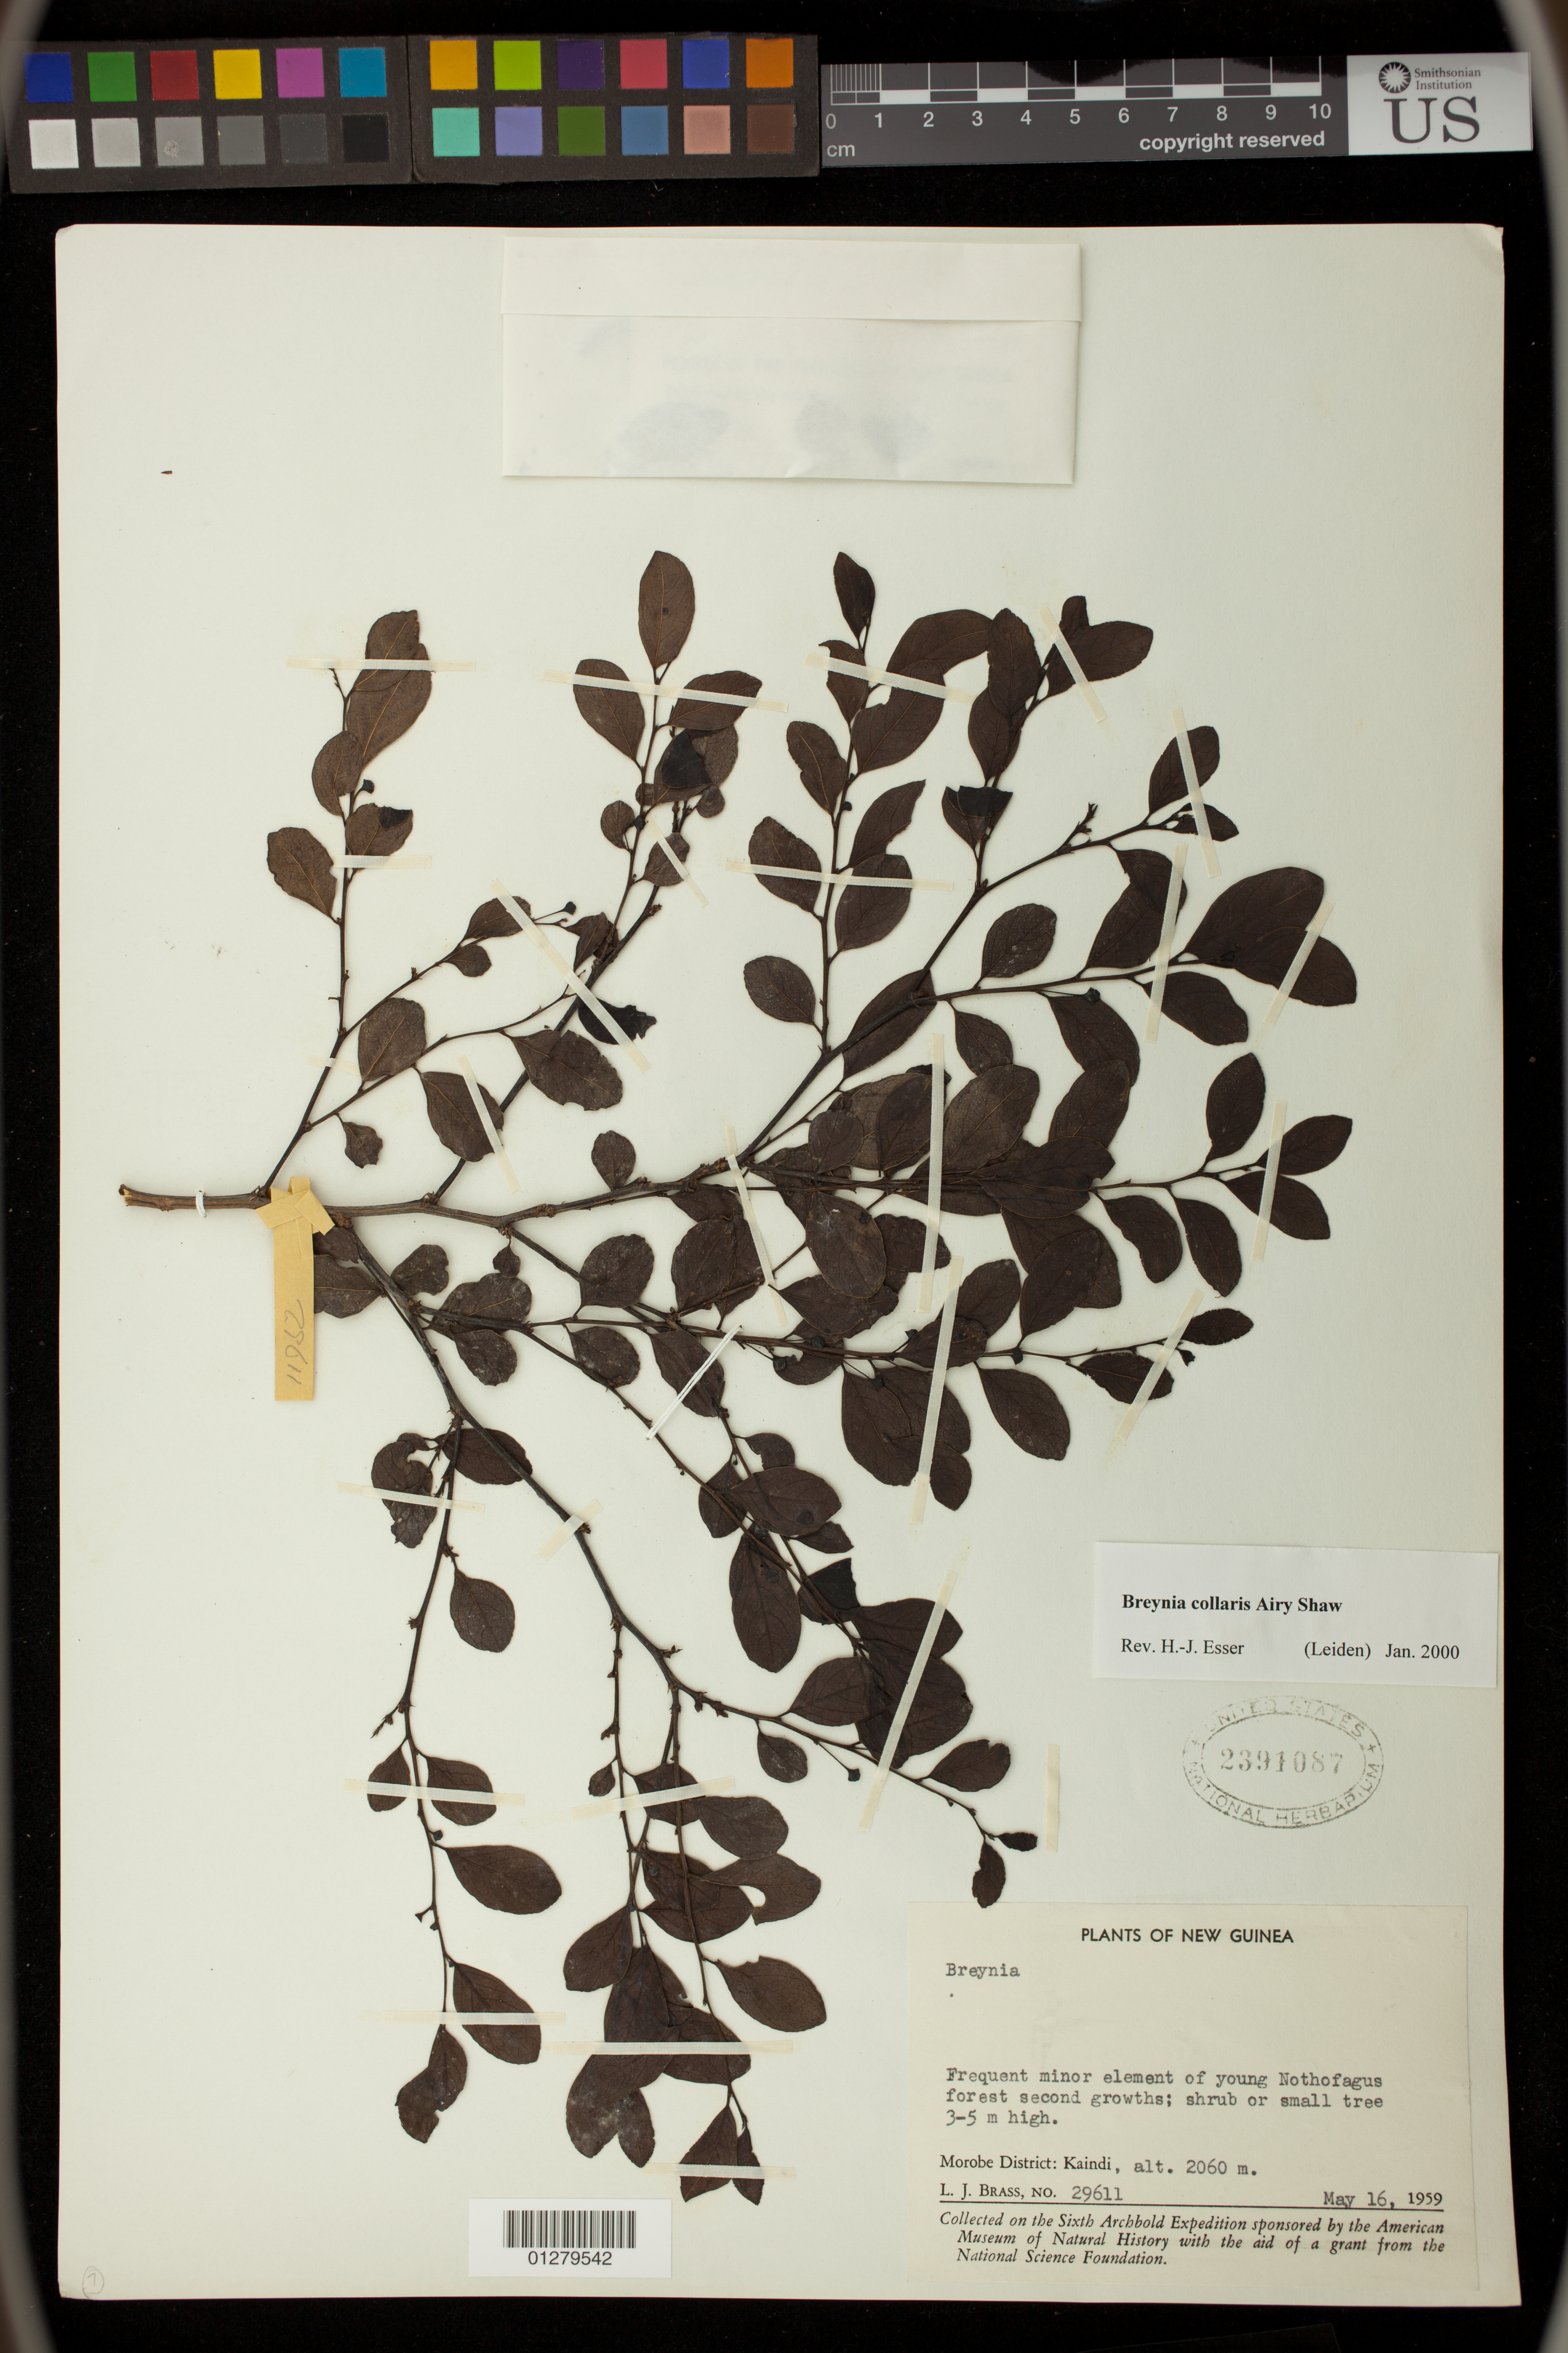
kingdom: Plantae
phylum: Tracheophyta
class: Magnoliopsida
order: Malpighiales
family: Phyllanthaceae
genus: Breynia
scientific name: Breynia collaris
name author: Airy Shaw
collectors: L. J. Brass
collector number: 29611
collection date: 1959-05-16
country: Papua New Guinea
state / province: Morobe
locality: Kaindi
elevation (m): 2060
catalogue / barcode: US 2391087